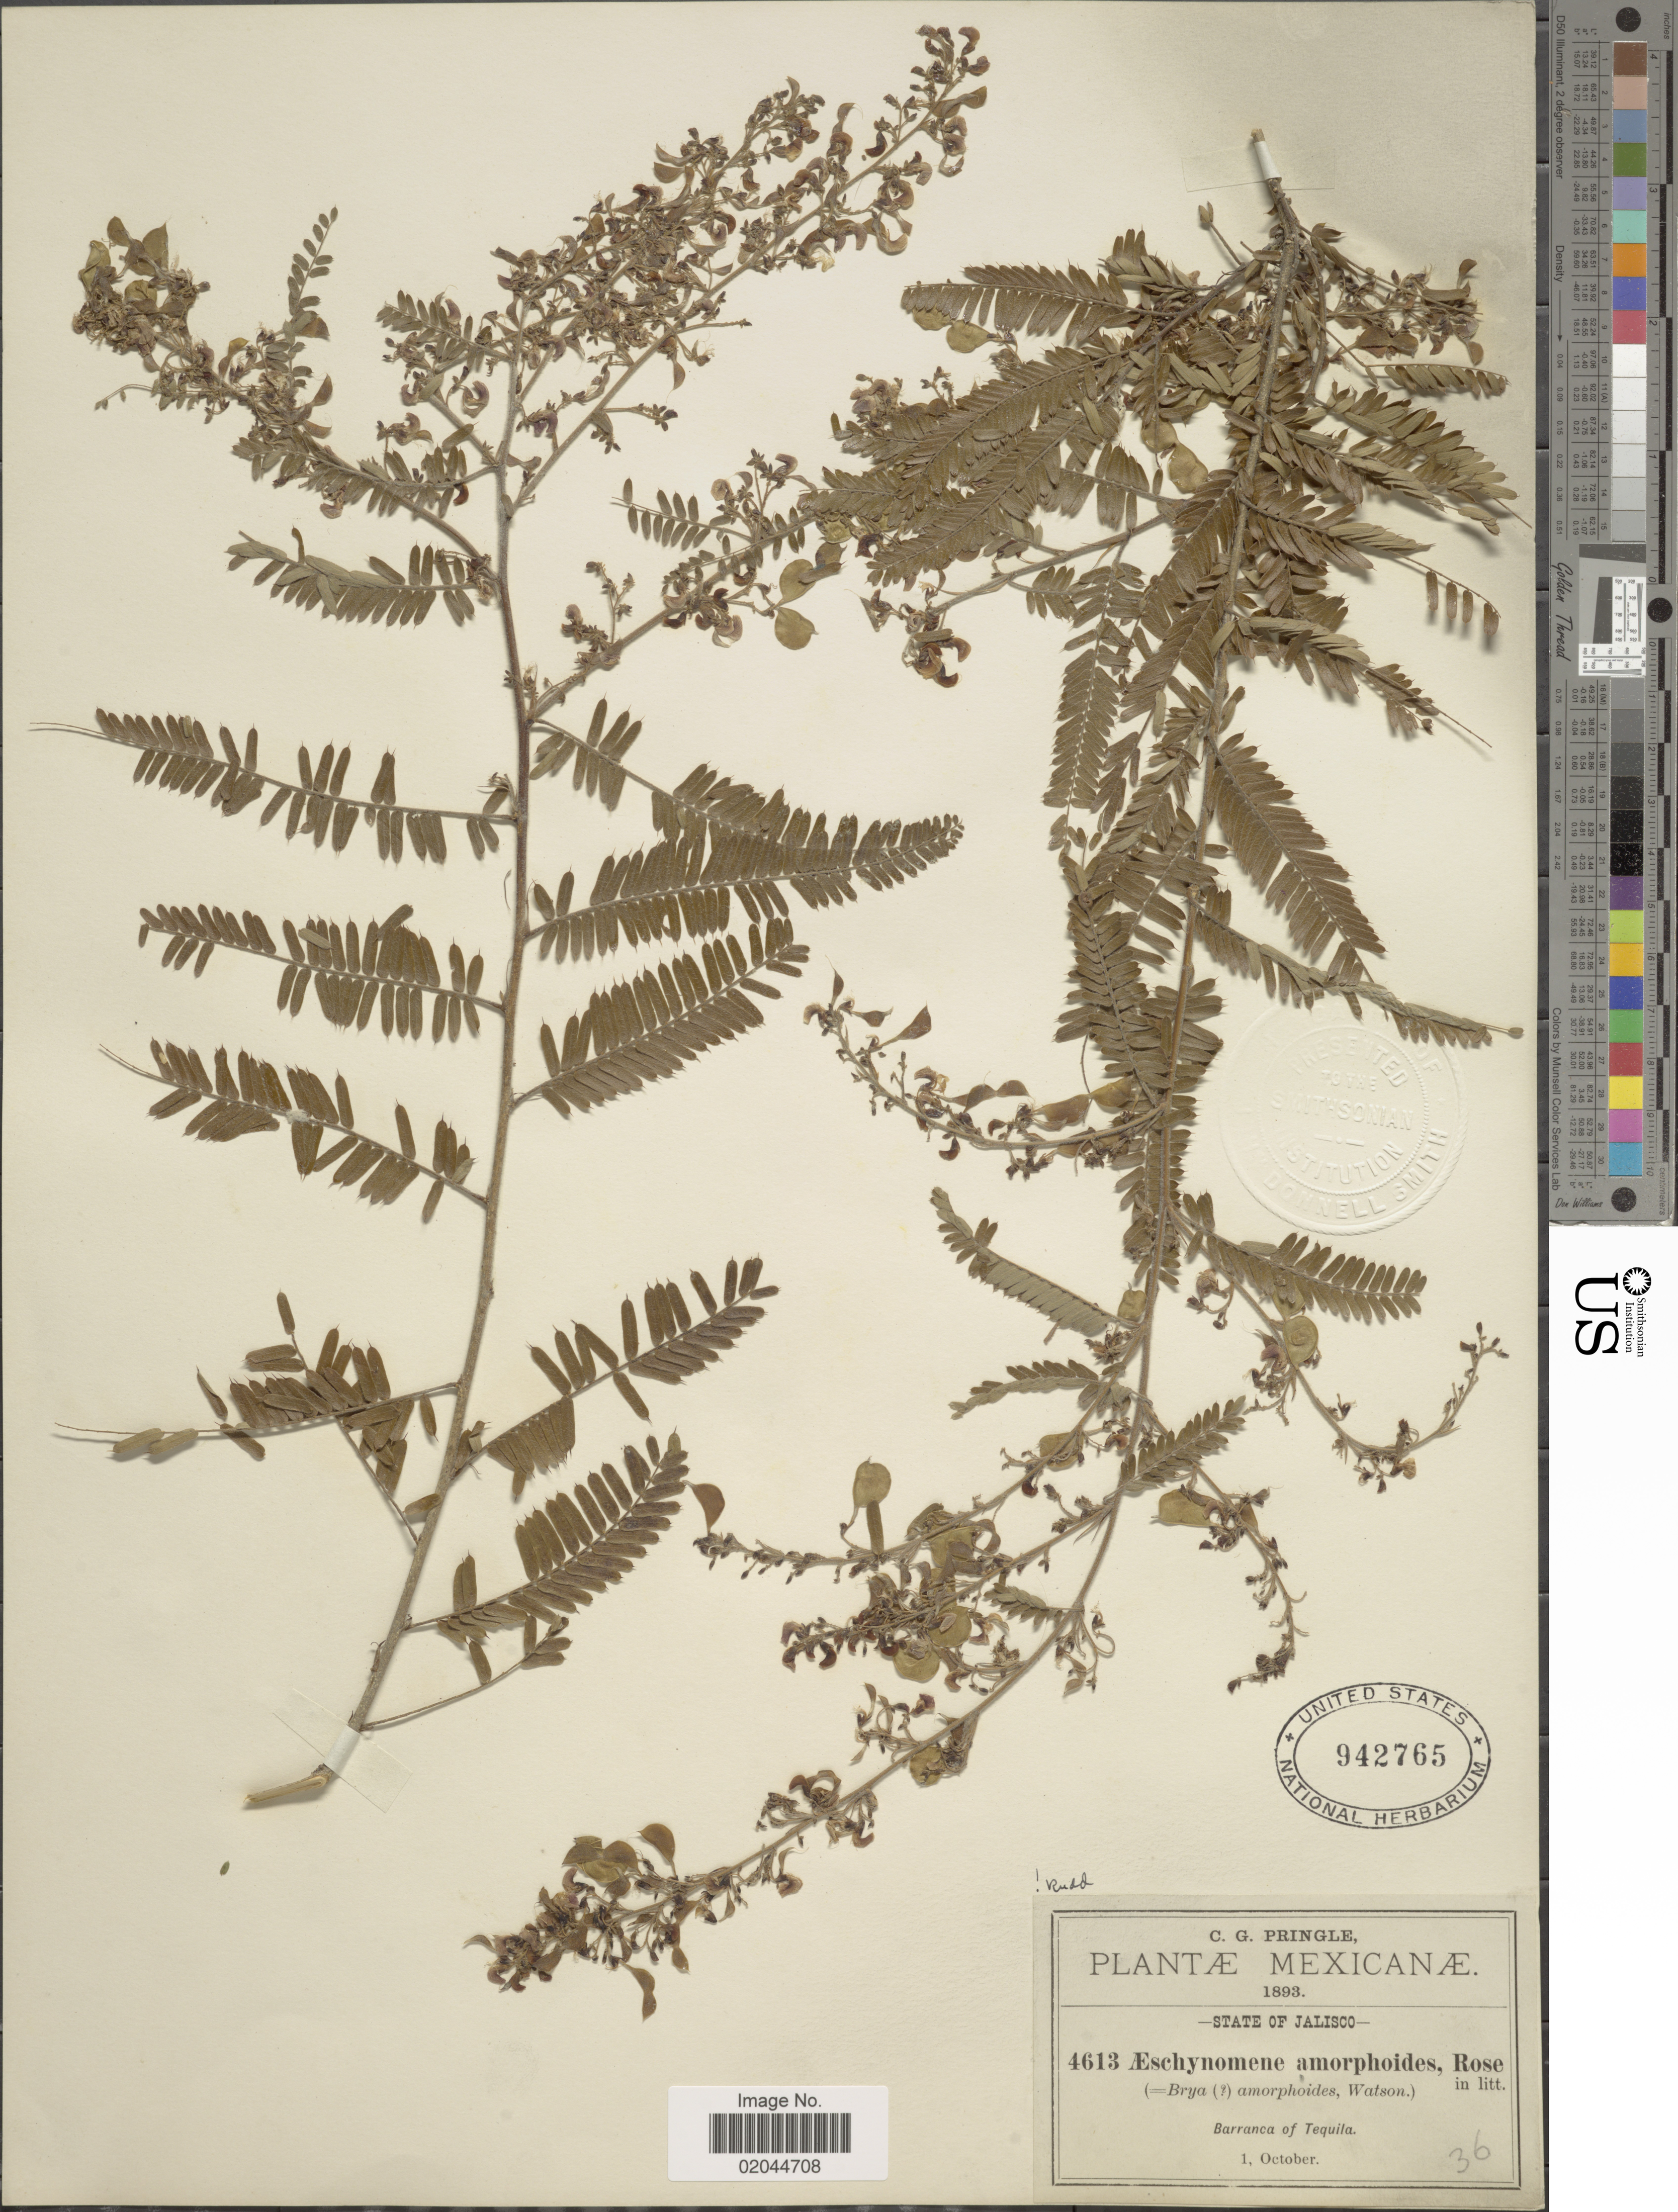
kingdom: Plantae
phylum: Tracheophyta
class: Magnoliopsida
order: Fabales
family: Fabaceae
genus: Aeschynomene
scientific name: Aeschynomene amorphoides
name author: (S. Watson) Rose ex B.L. Rob.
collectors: C. G. Pringle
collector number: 4613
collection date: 1893-10-01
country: Mexico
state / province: Jalisco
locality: Barranca of Tequila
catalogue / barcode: US 942765